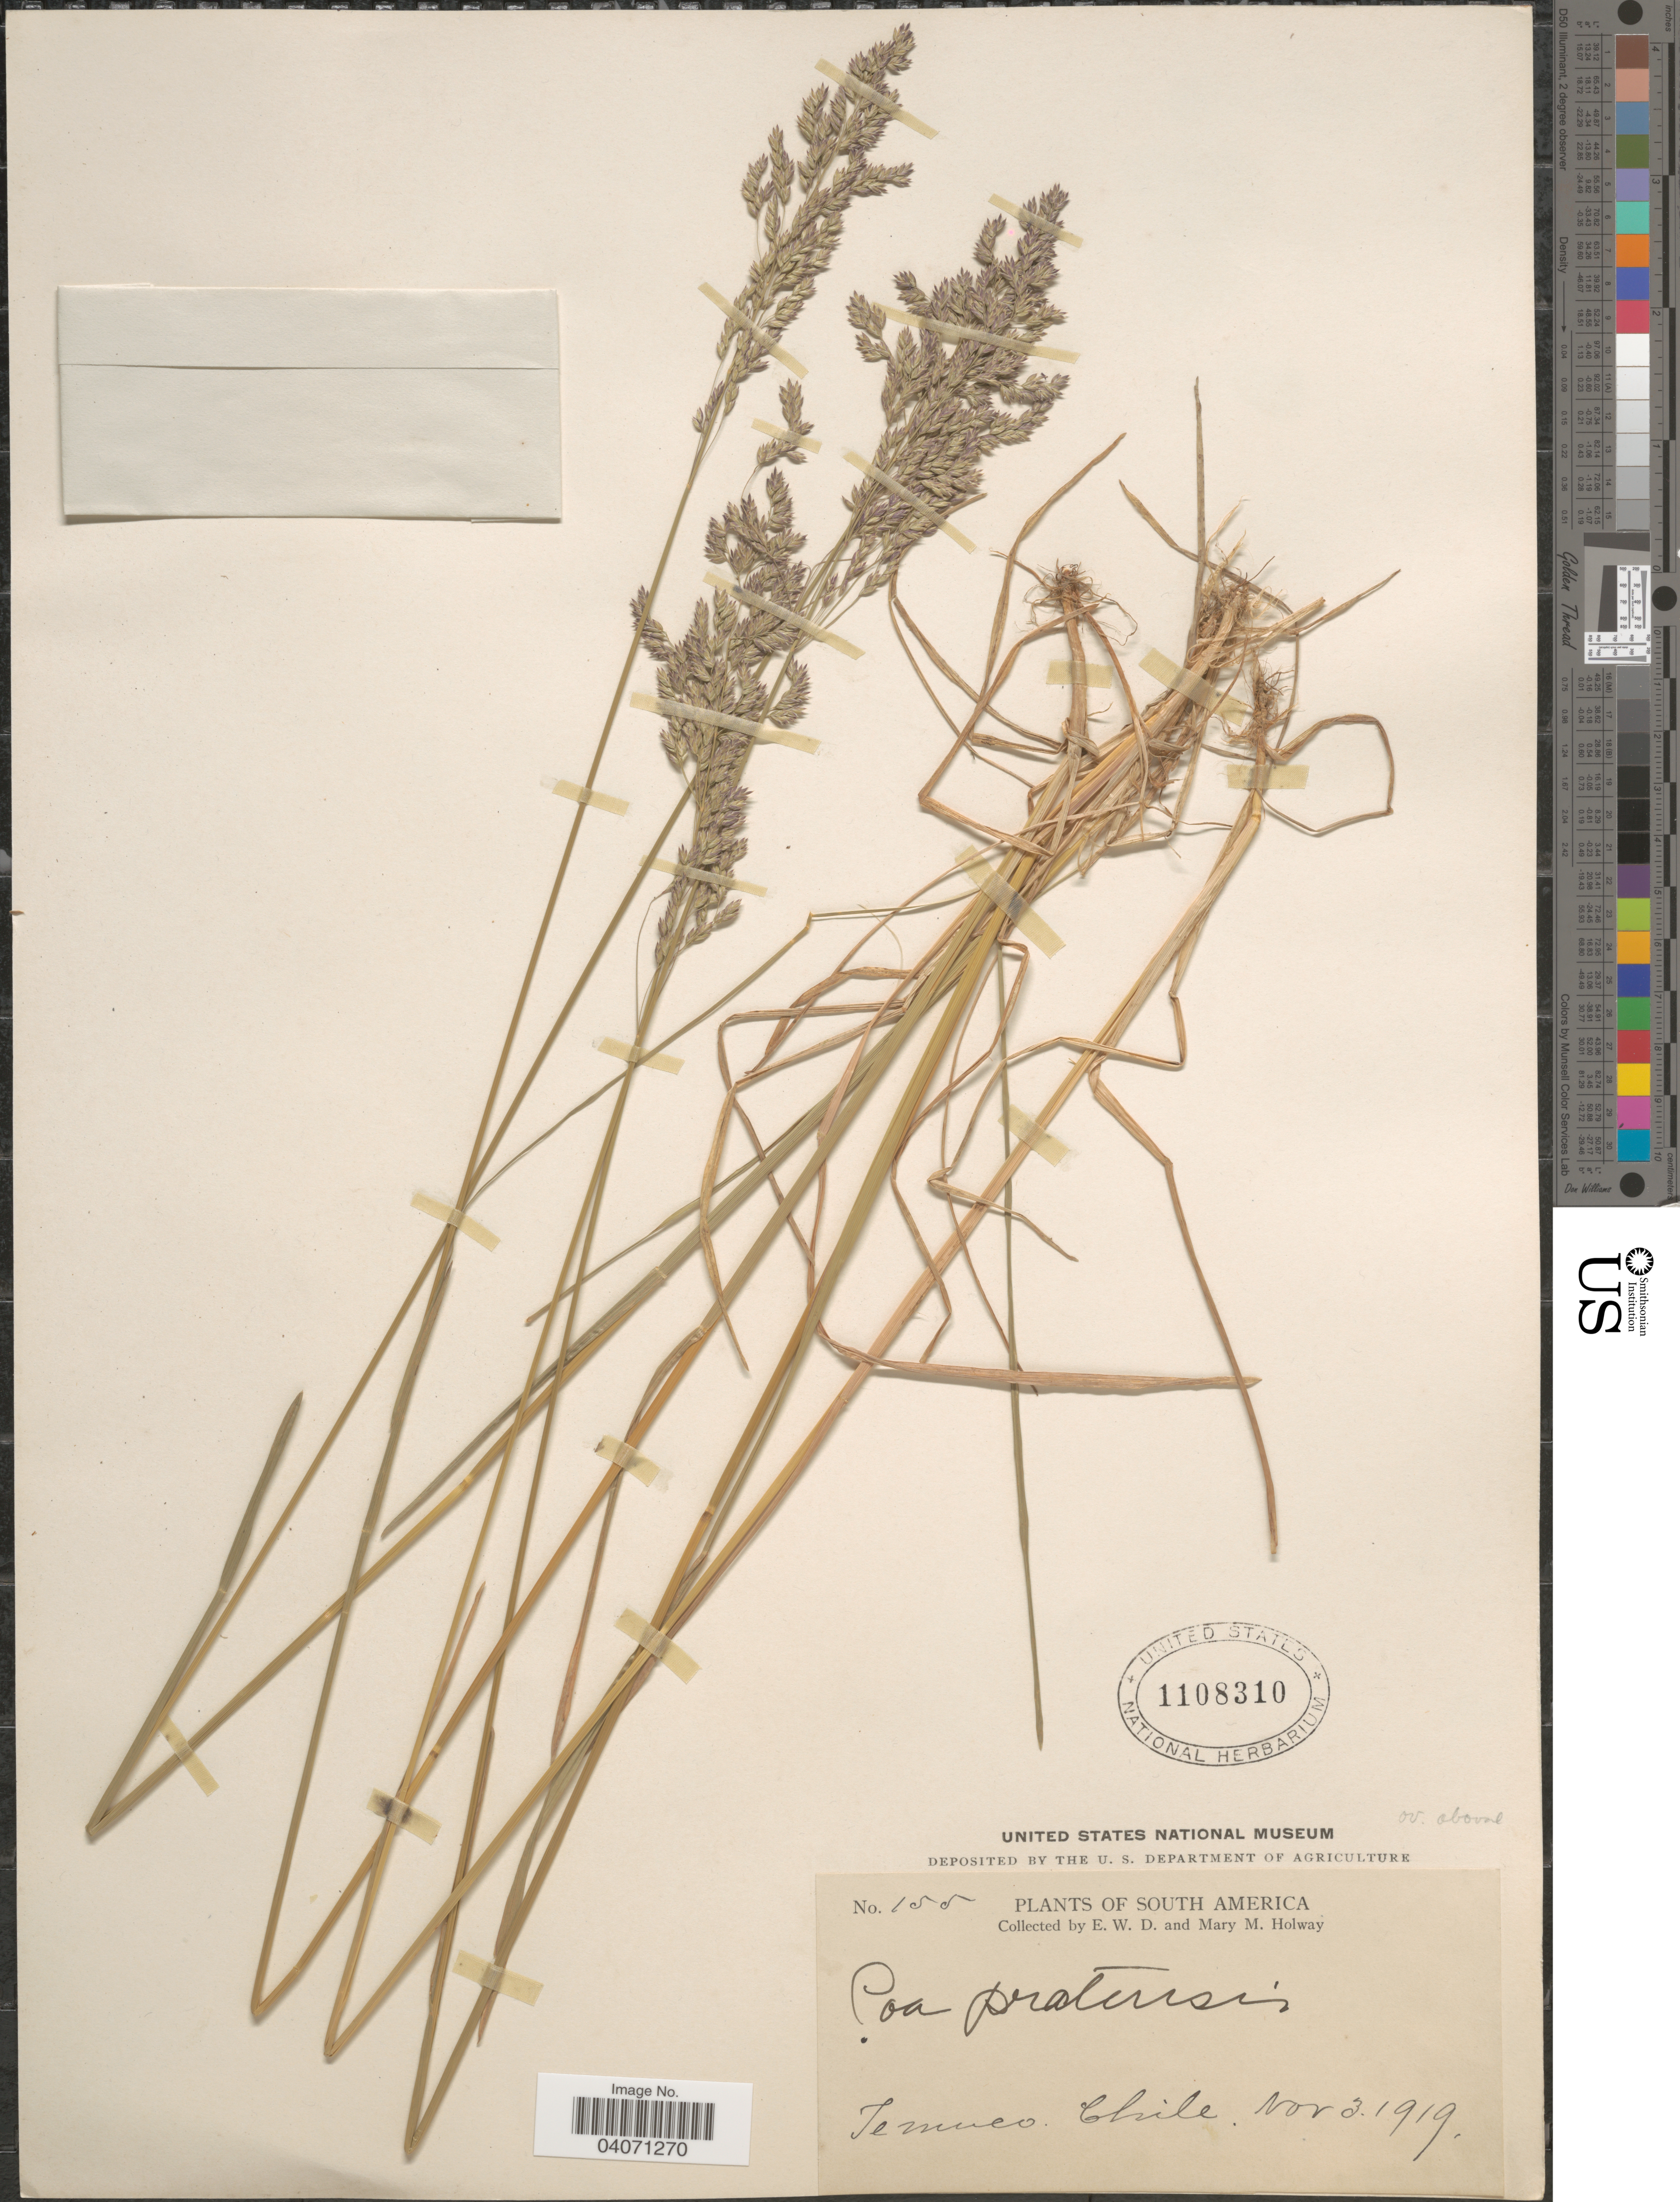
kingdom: Plantae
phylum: Tracheophyta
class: Liliopsida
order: Poales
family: Poaceae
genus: Poa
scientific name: Poa pratensis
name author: L.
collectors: E. W. D. Holway & M. M. Holway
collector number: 155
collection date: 1919-11-03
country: Chile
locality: Temuco.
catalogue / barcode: US 1108310